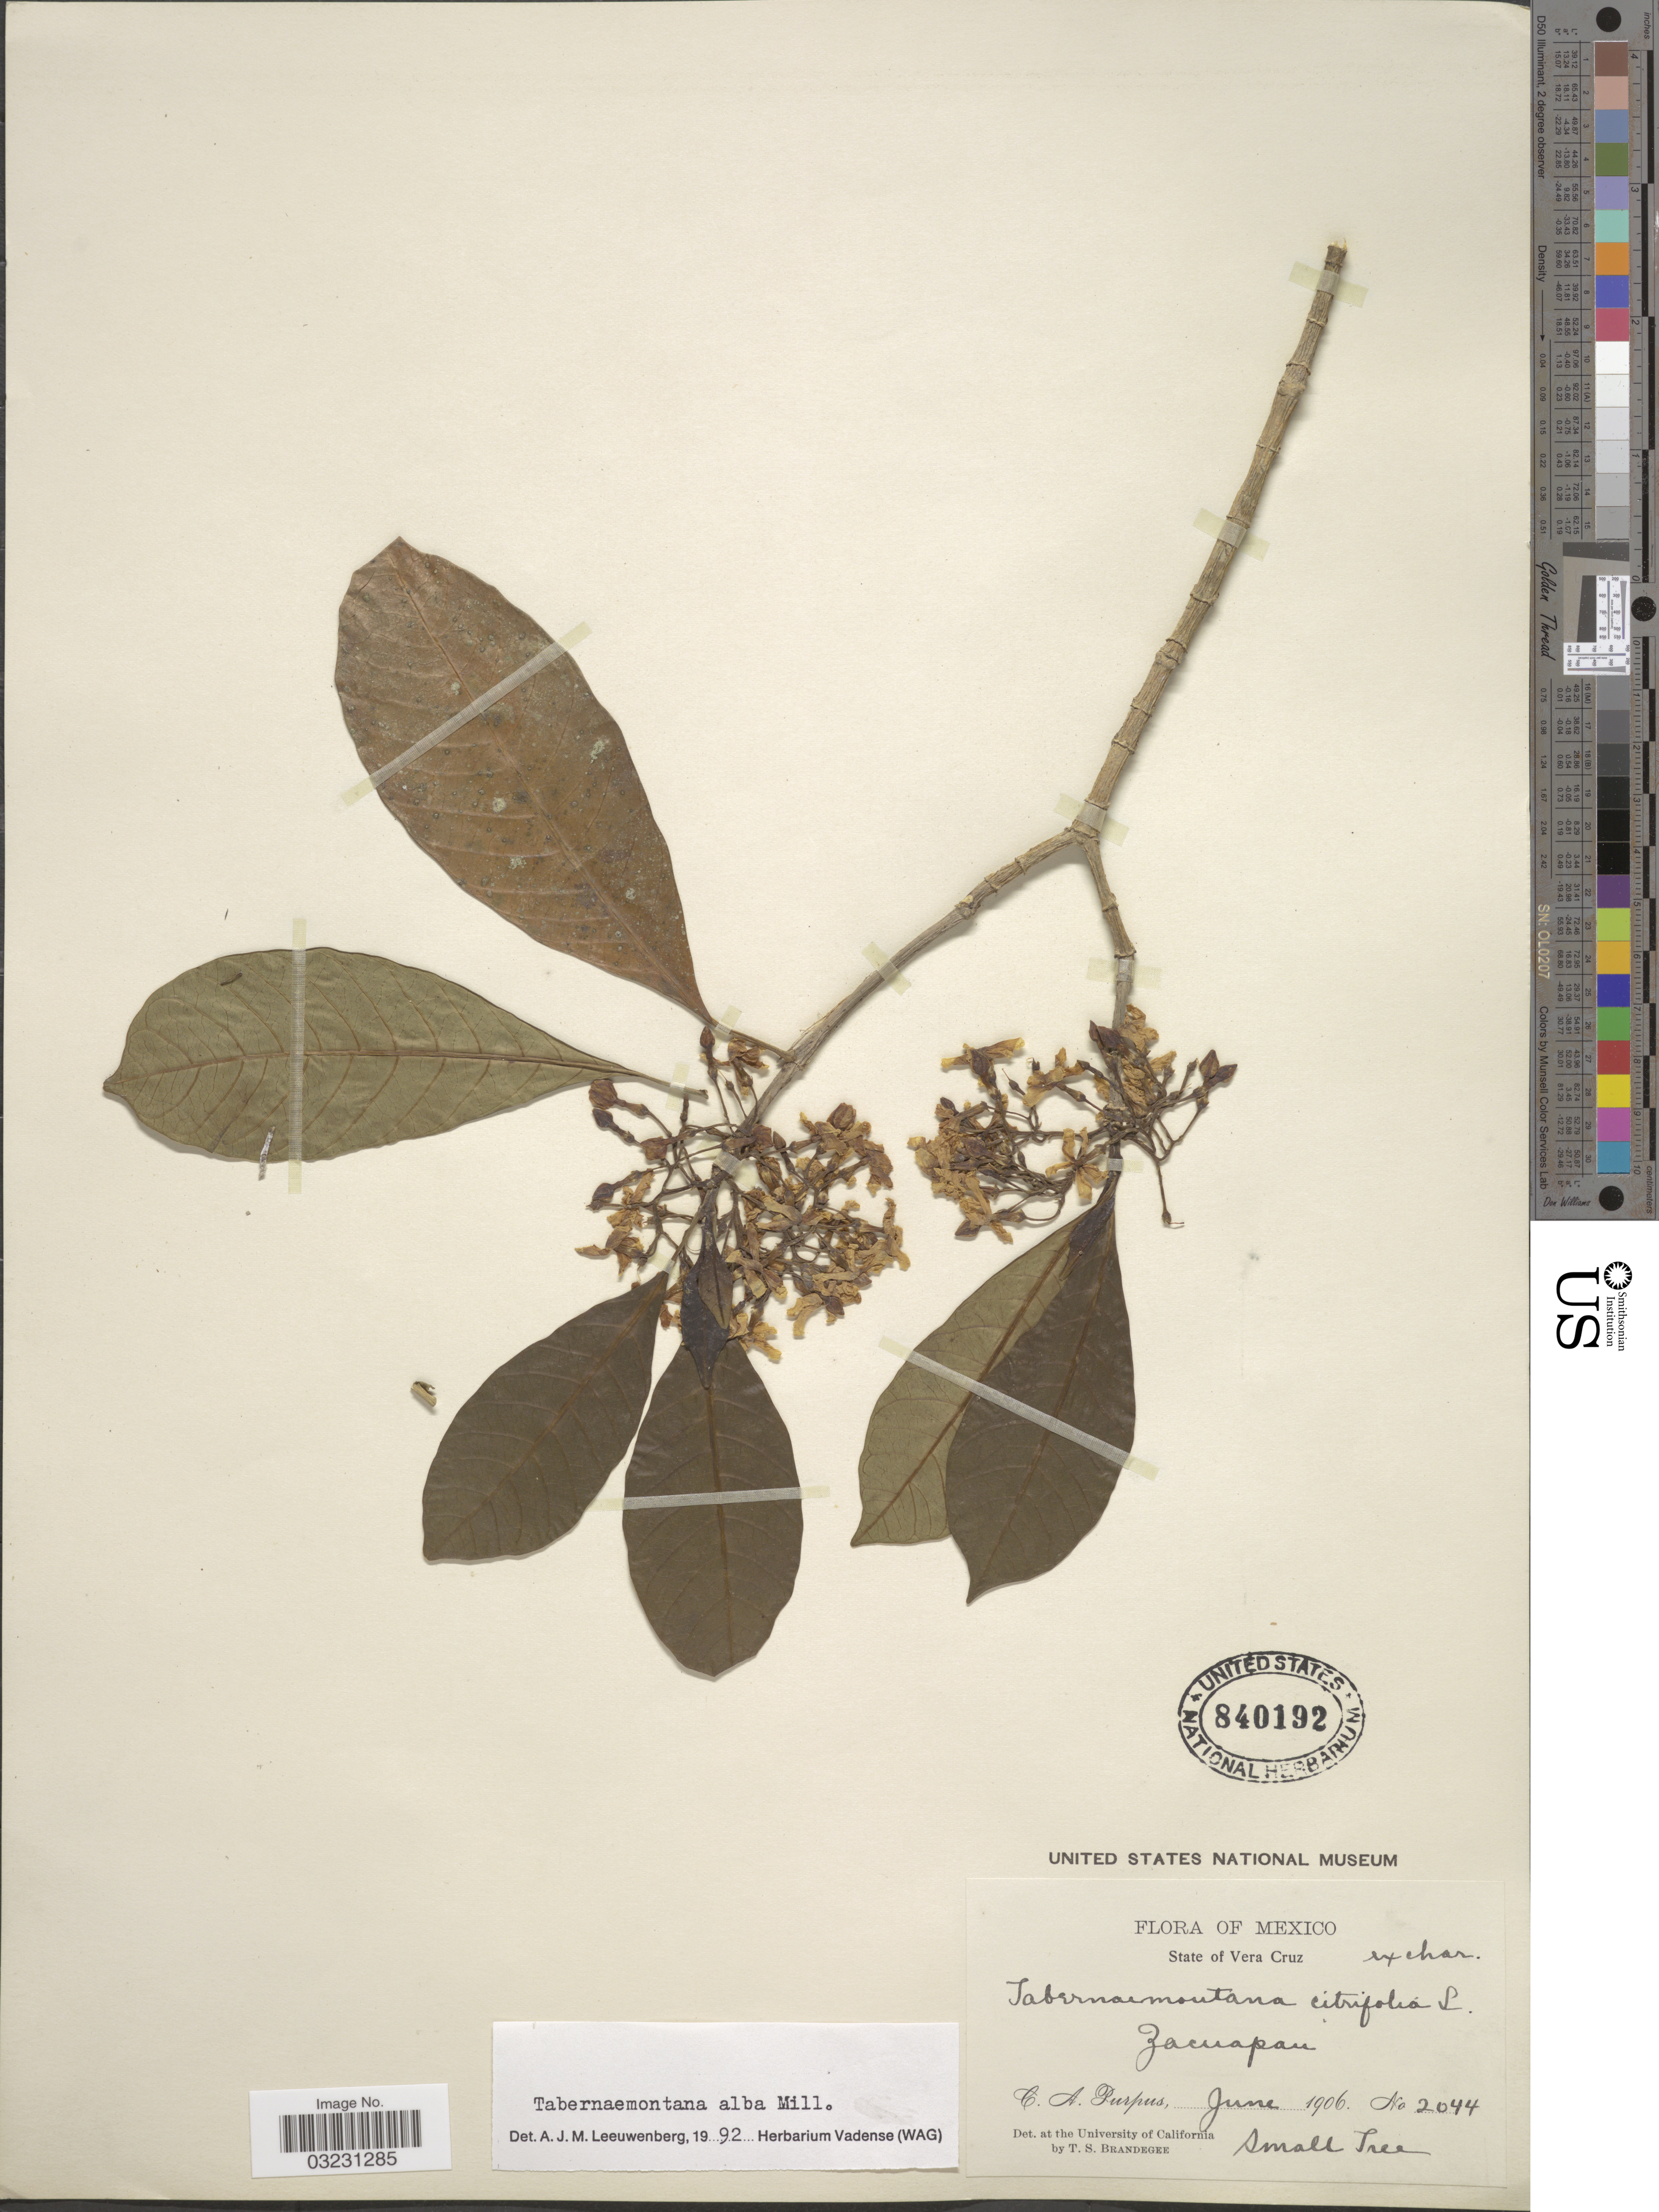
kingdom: Plantae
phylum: Tracheophyta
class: Magnoliopsida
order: Gentianales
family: Apocynaceae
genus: Tabernaemontana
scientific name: Tabernaemontana alba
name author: Mill.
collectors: C. A. Purpus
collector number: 2044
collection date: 1906-06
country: Mexico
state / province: Veracruz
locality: State of Vera Cruz, Zacuapan.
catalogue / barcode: US 840192